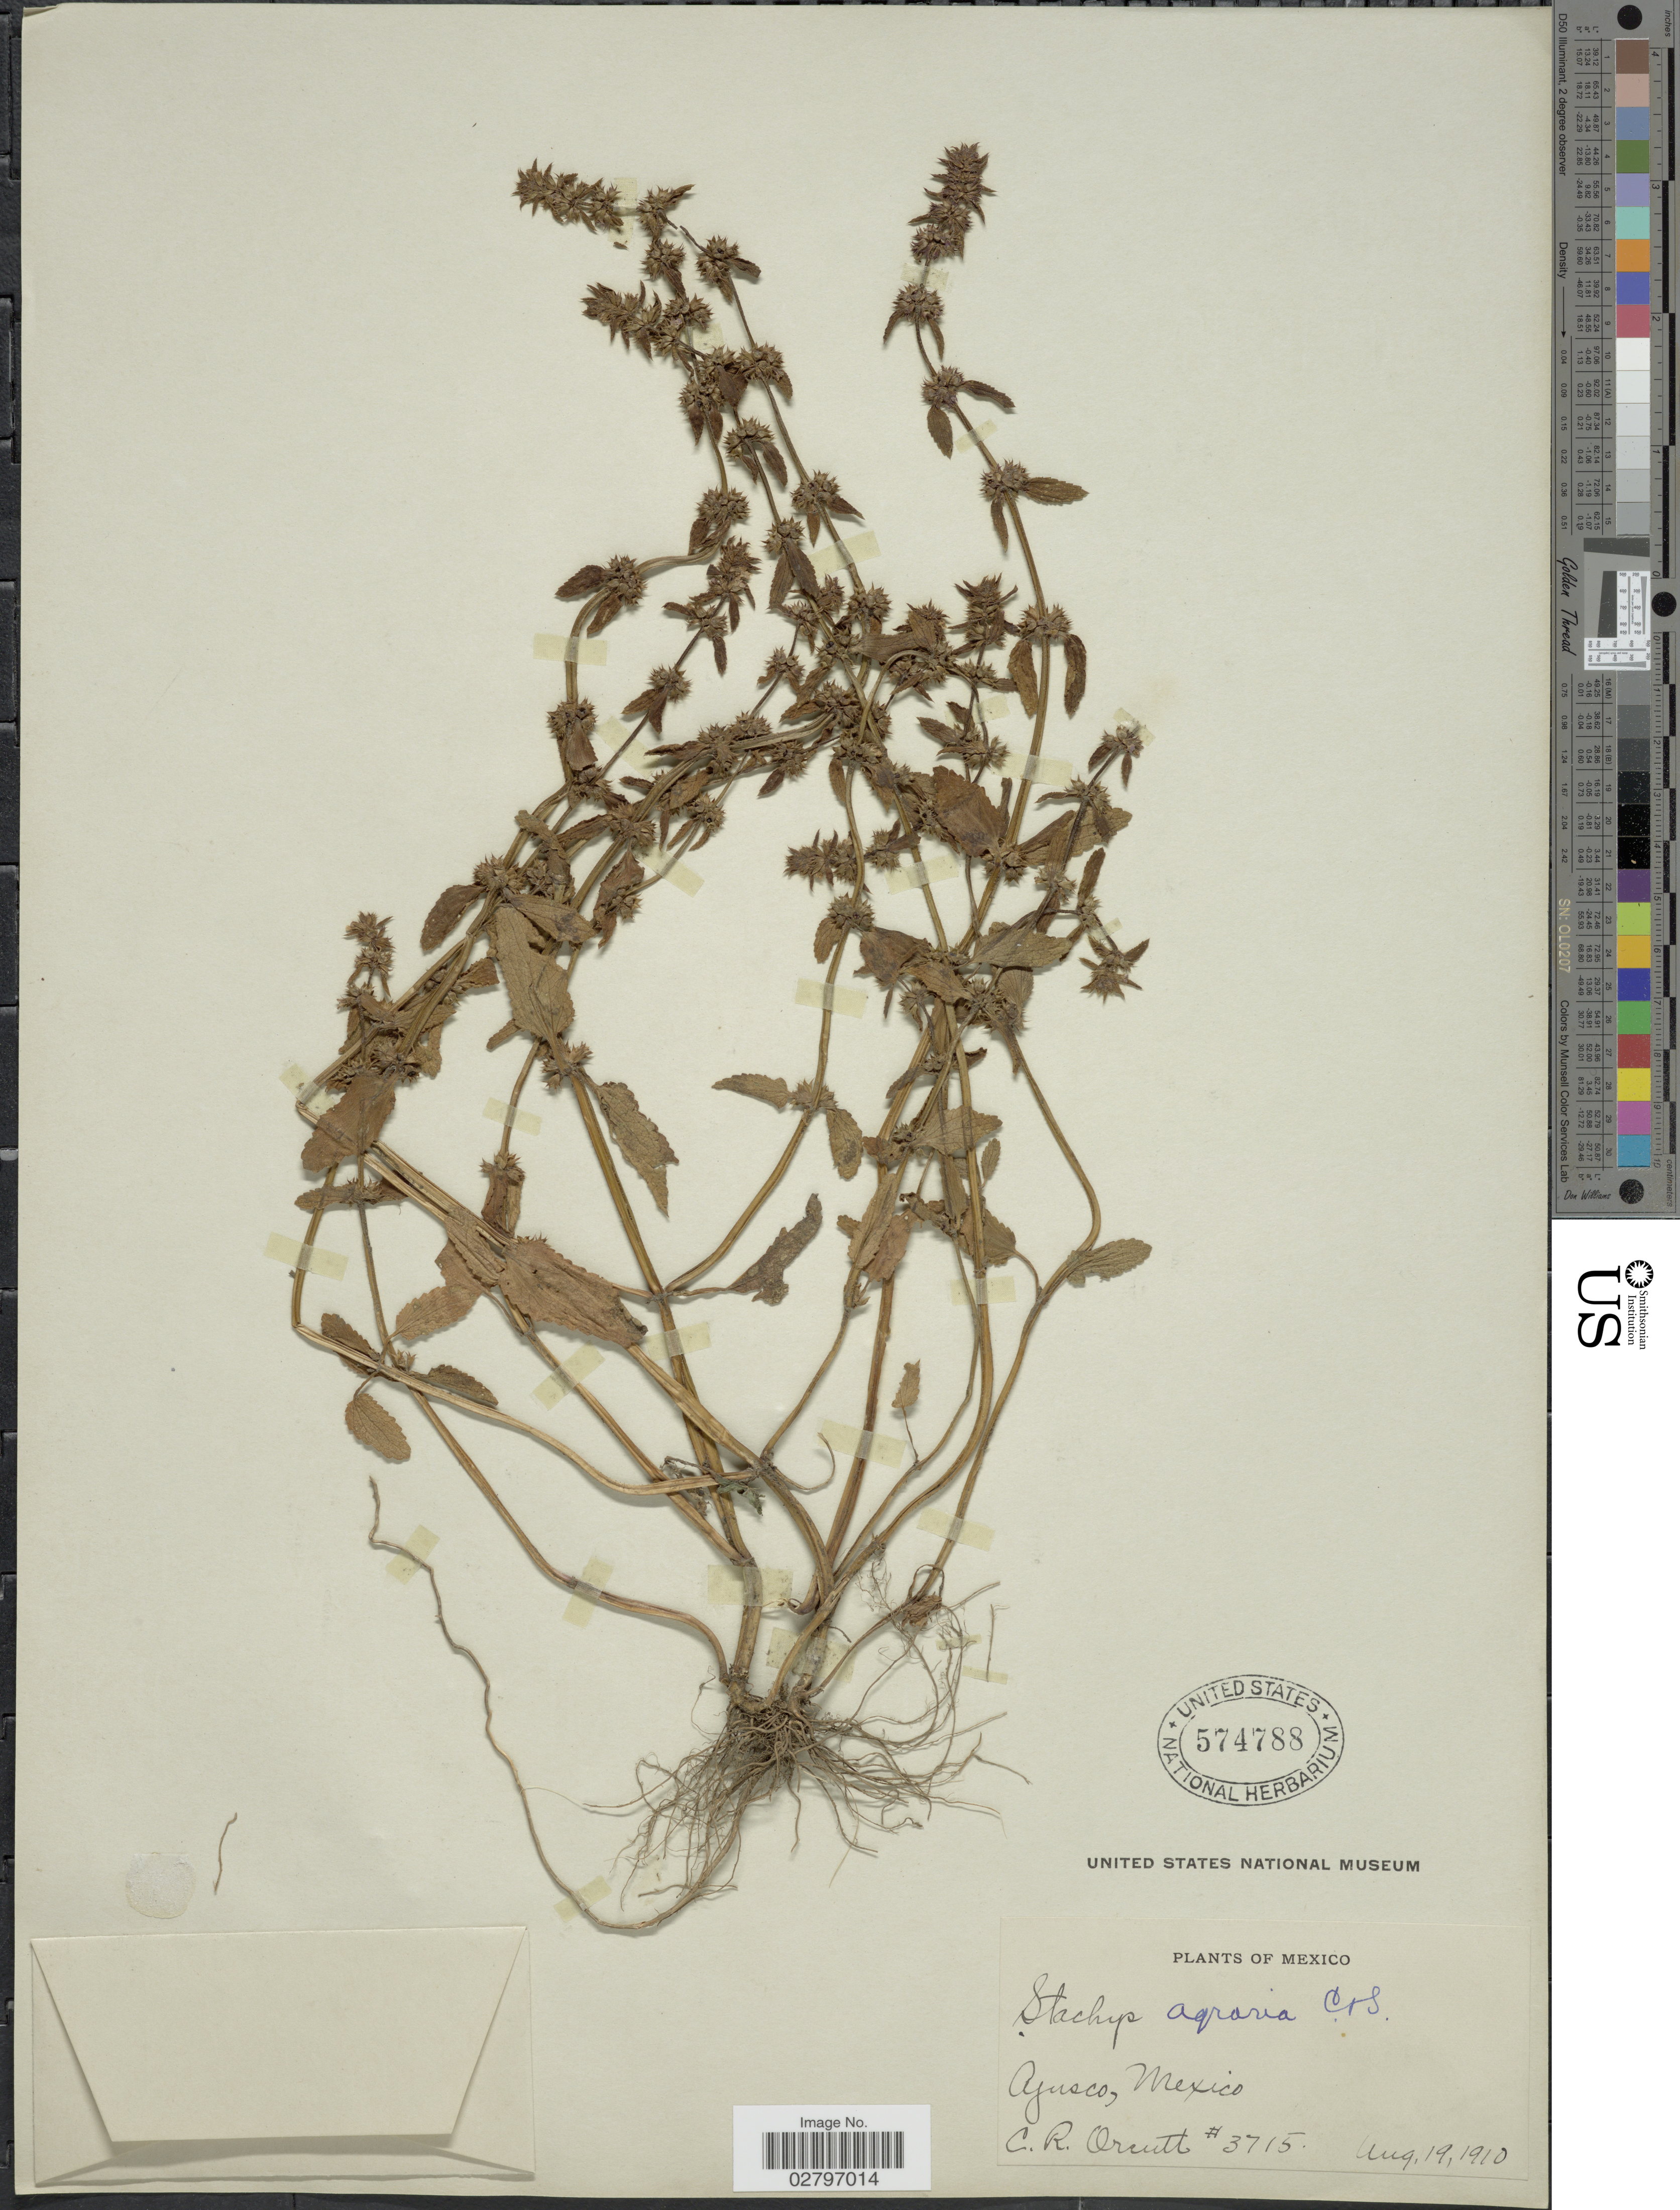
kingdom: Plantae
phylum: Tracheophyta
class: Magnoliopsida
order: Lamiales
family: Lamiaceae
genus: Stachys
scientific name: Stachys agraria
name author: Schltdl. & Cham.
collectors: C. R. Orcutt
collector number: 3715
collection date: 1910-08-19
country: Mexico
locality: Ajusco, Mexico.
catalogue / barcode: US 574788